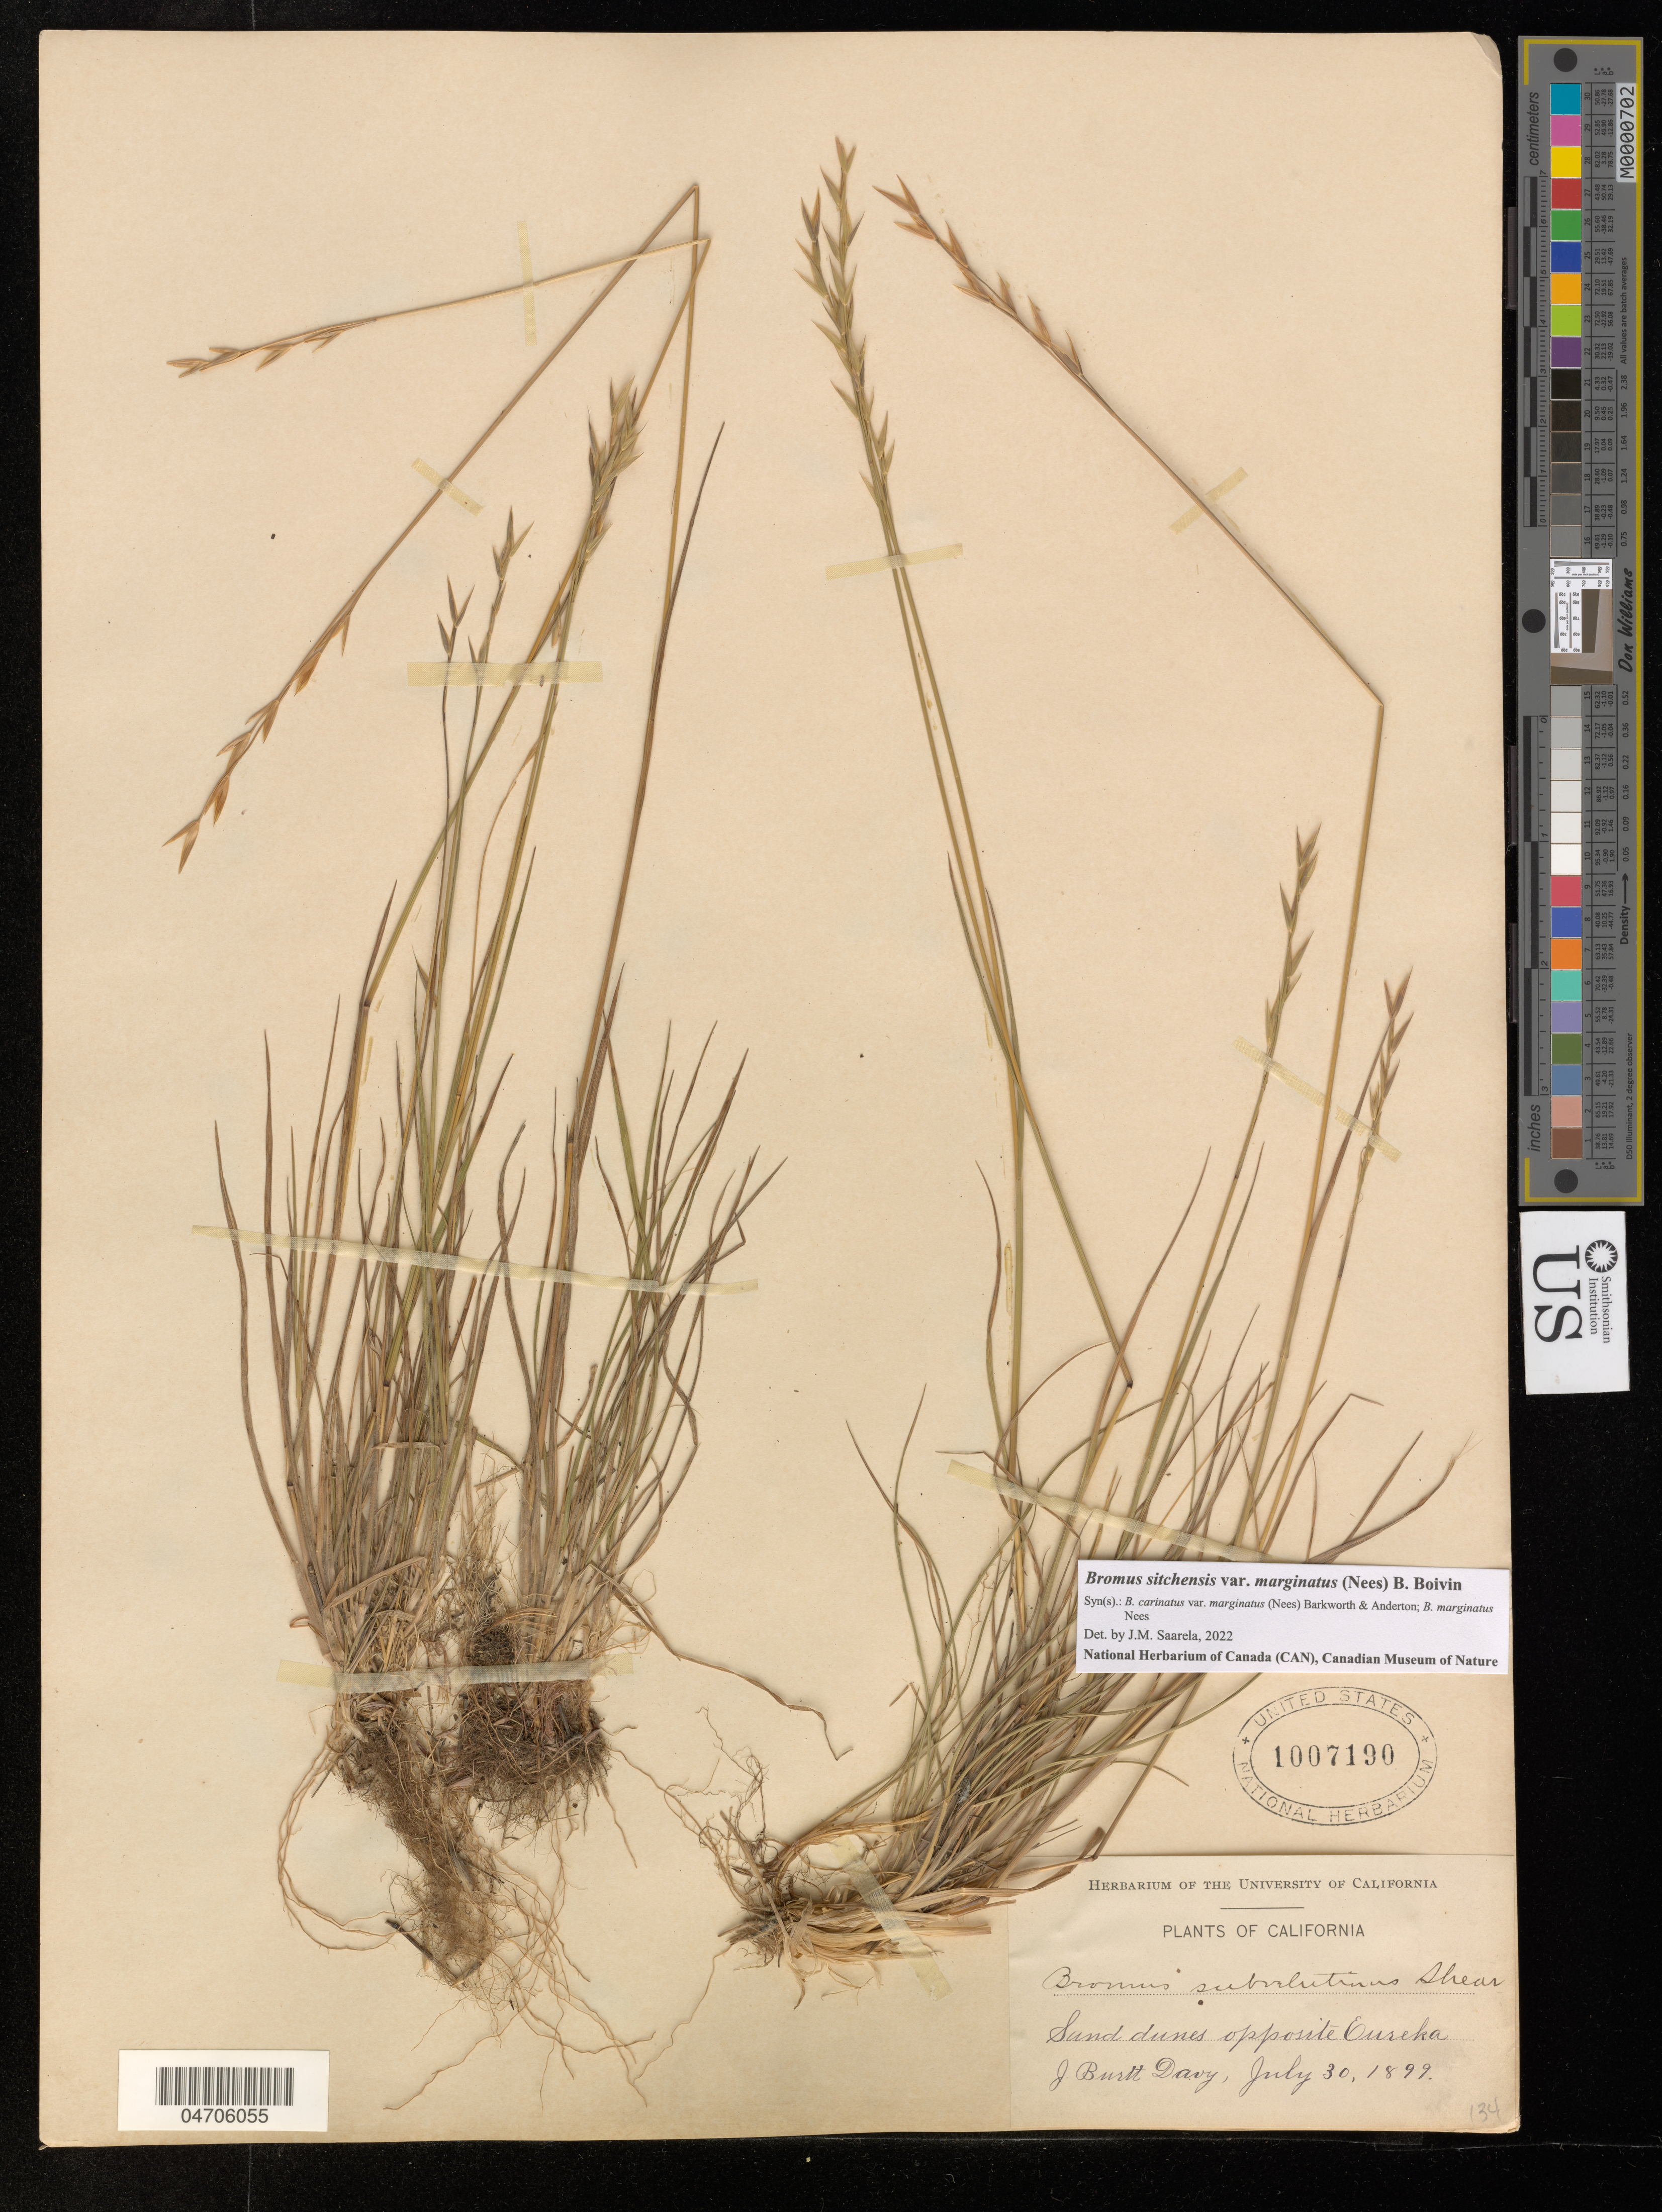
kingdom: Plantae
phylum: Tracheophyta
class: Liliopsida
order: Poales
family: Poaceae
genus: Bromus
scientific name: Bromus sitchensis var. polyanthus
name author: (Scribn. ex Shear) R.E. Brainerd & Otting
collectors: J. Burtt Davy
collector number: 134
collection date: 1899-07-30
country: United States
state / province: California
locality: Sand dunes opposite Eureka.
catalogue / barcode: US 1007190